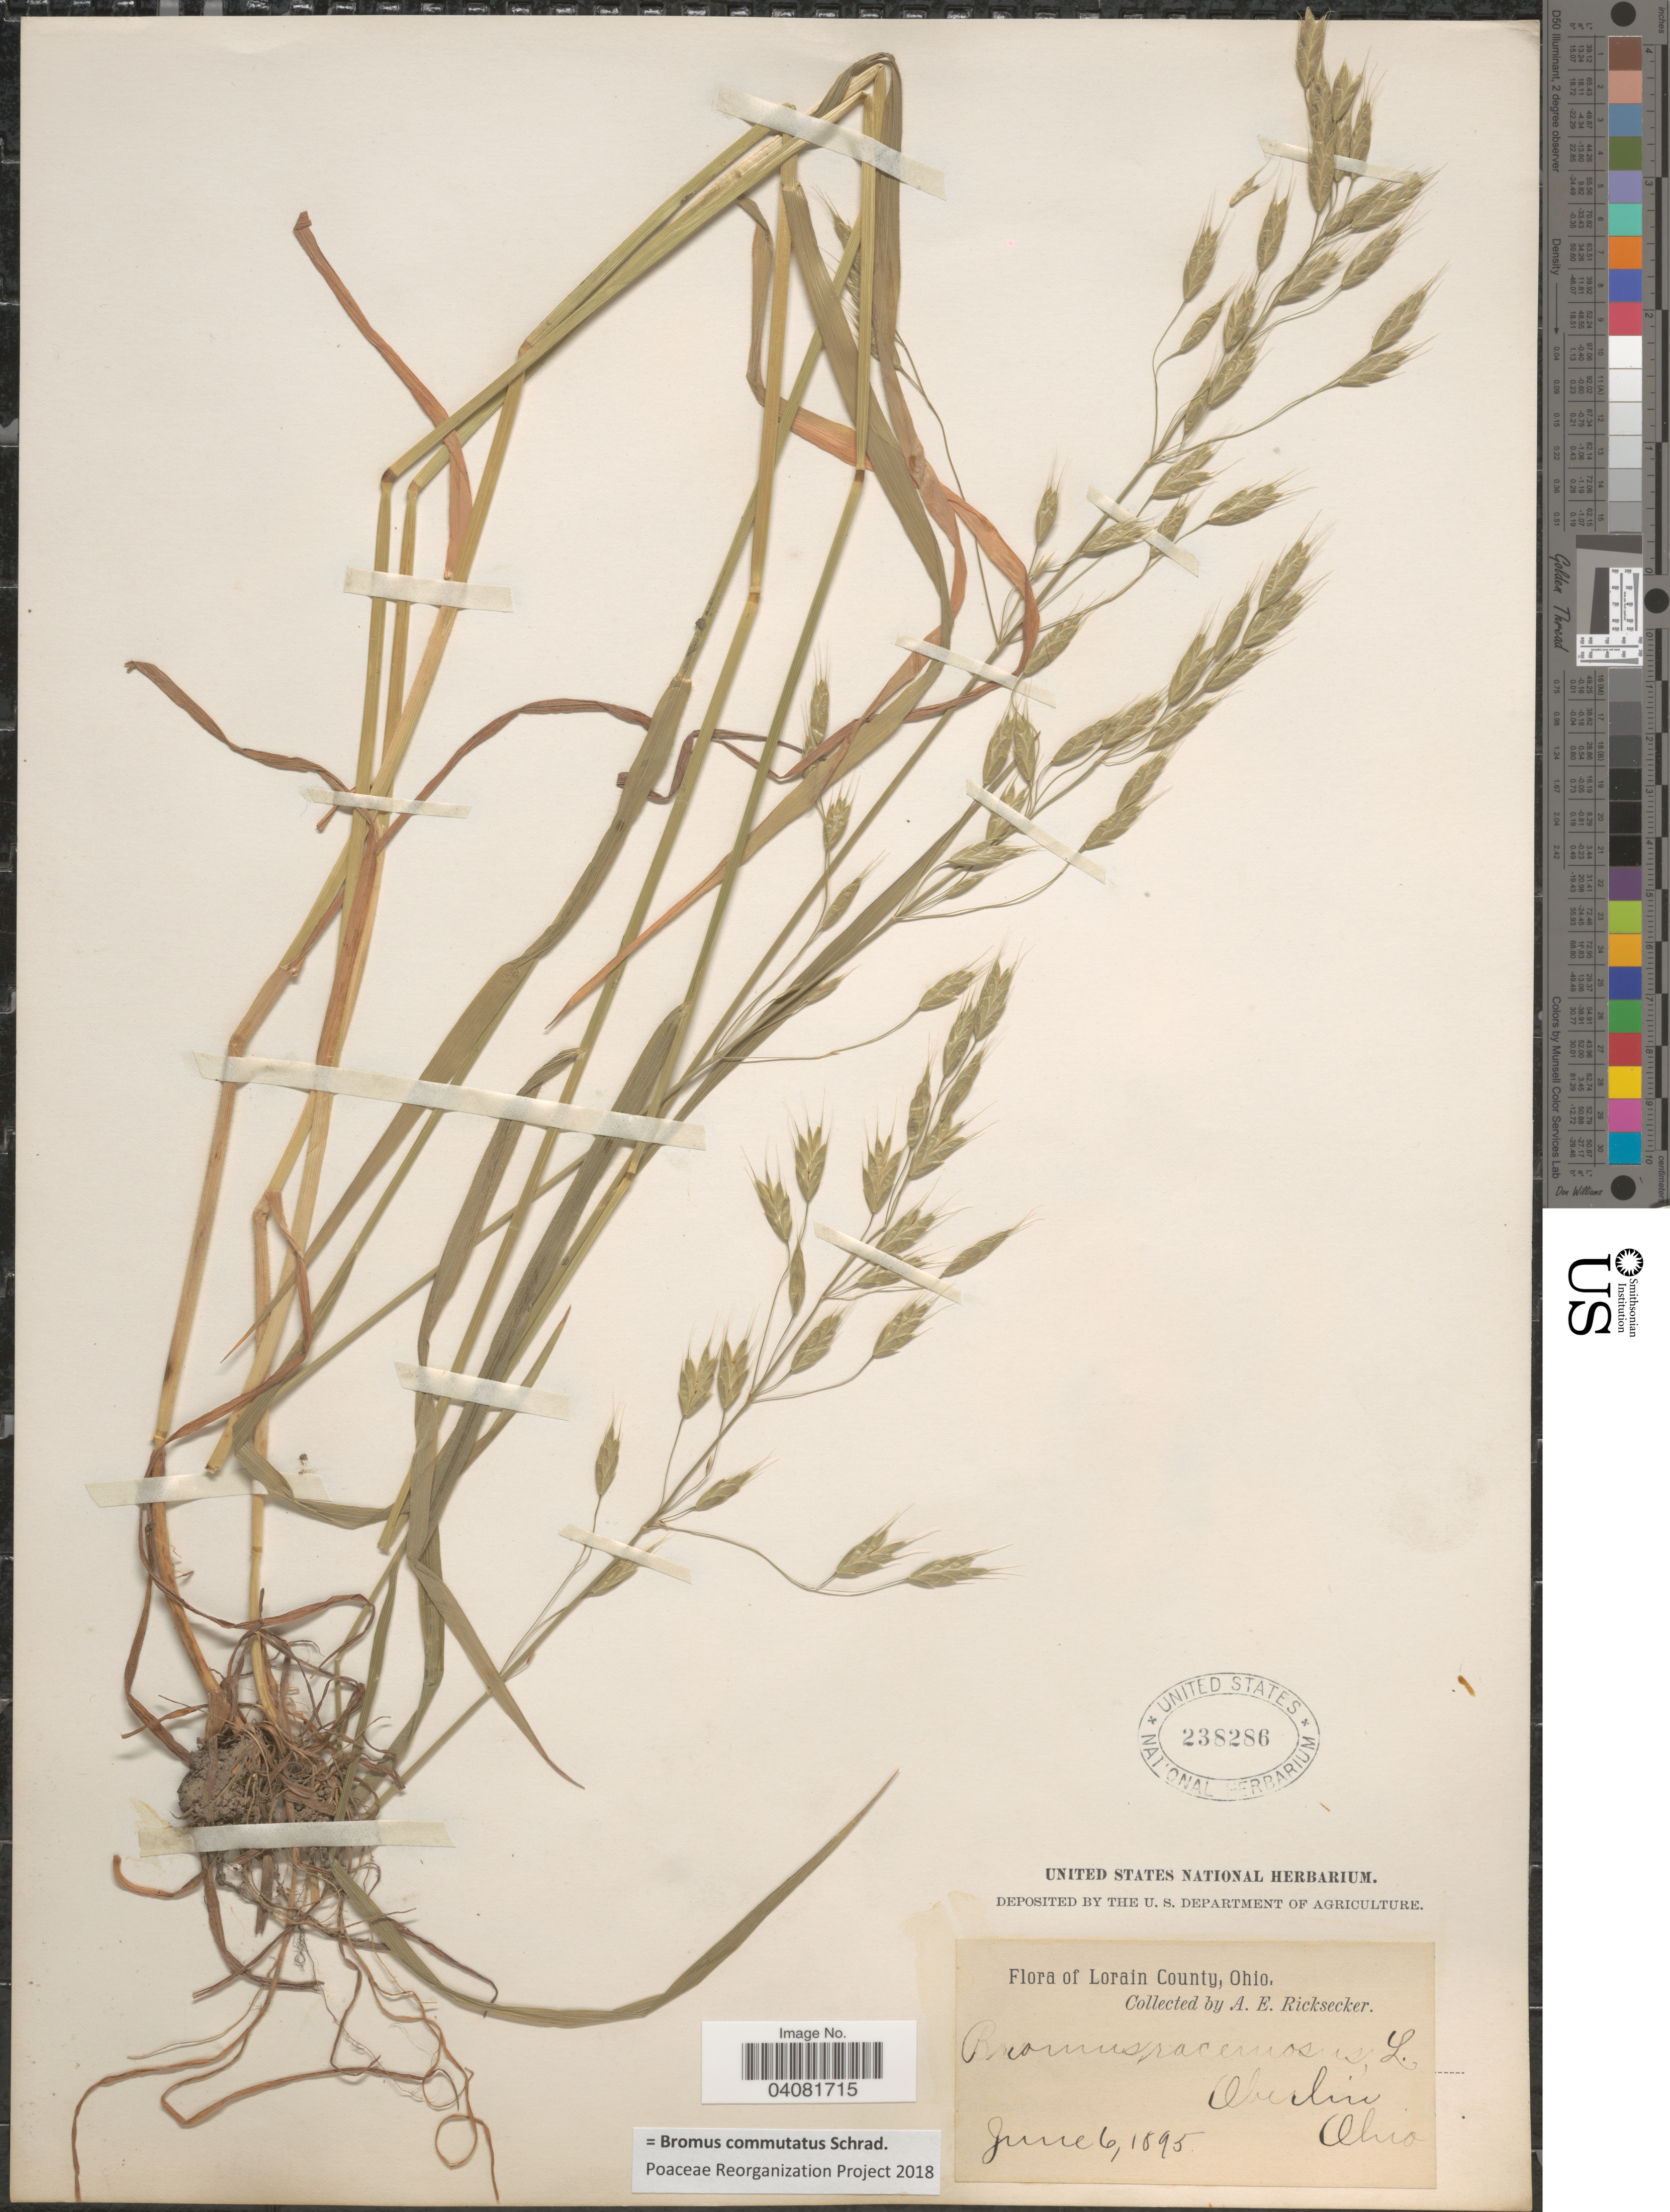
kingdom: Plantae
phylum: Tracheophyta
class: Liliopsida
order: Poales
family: Poaceae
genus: Bromus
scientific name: Bromus commutatus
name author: Schrad.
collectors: A. E. Ricksecker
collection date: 1895-06-06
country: United States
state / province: Ohio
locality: Lorain County. Oberlin.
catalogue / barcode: US 238286